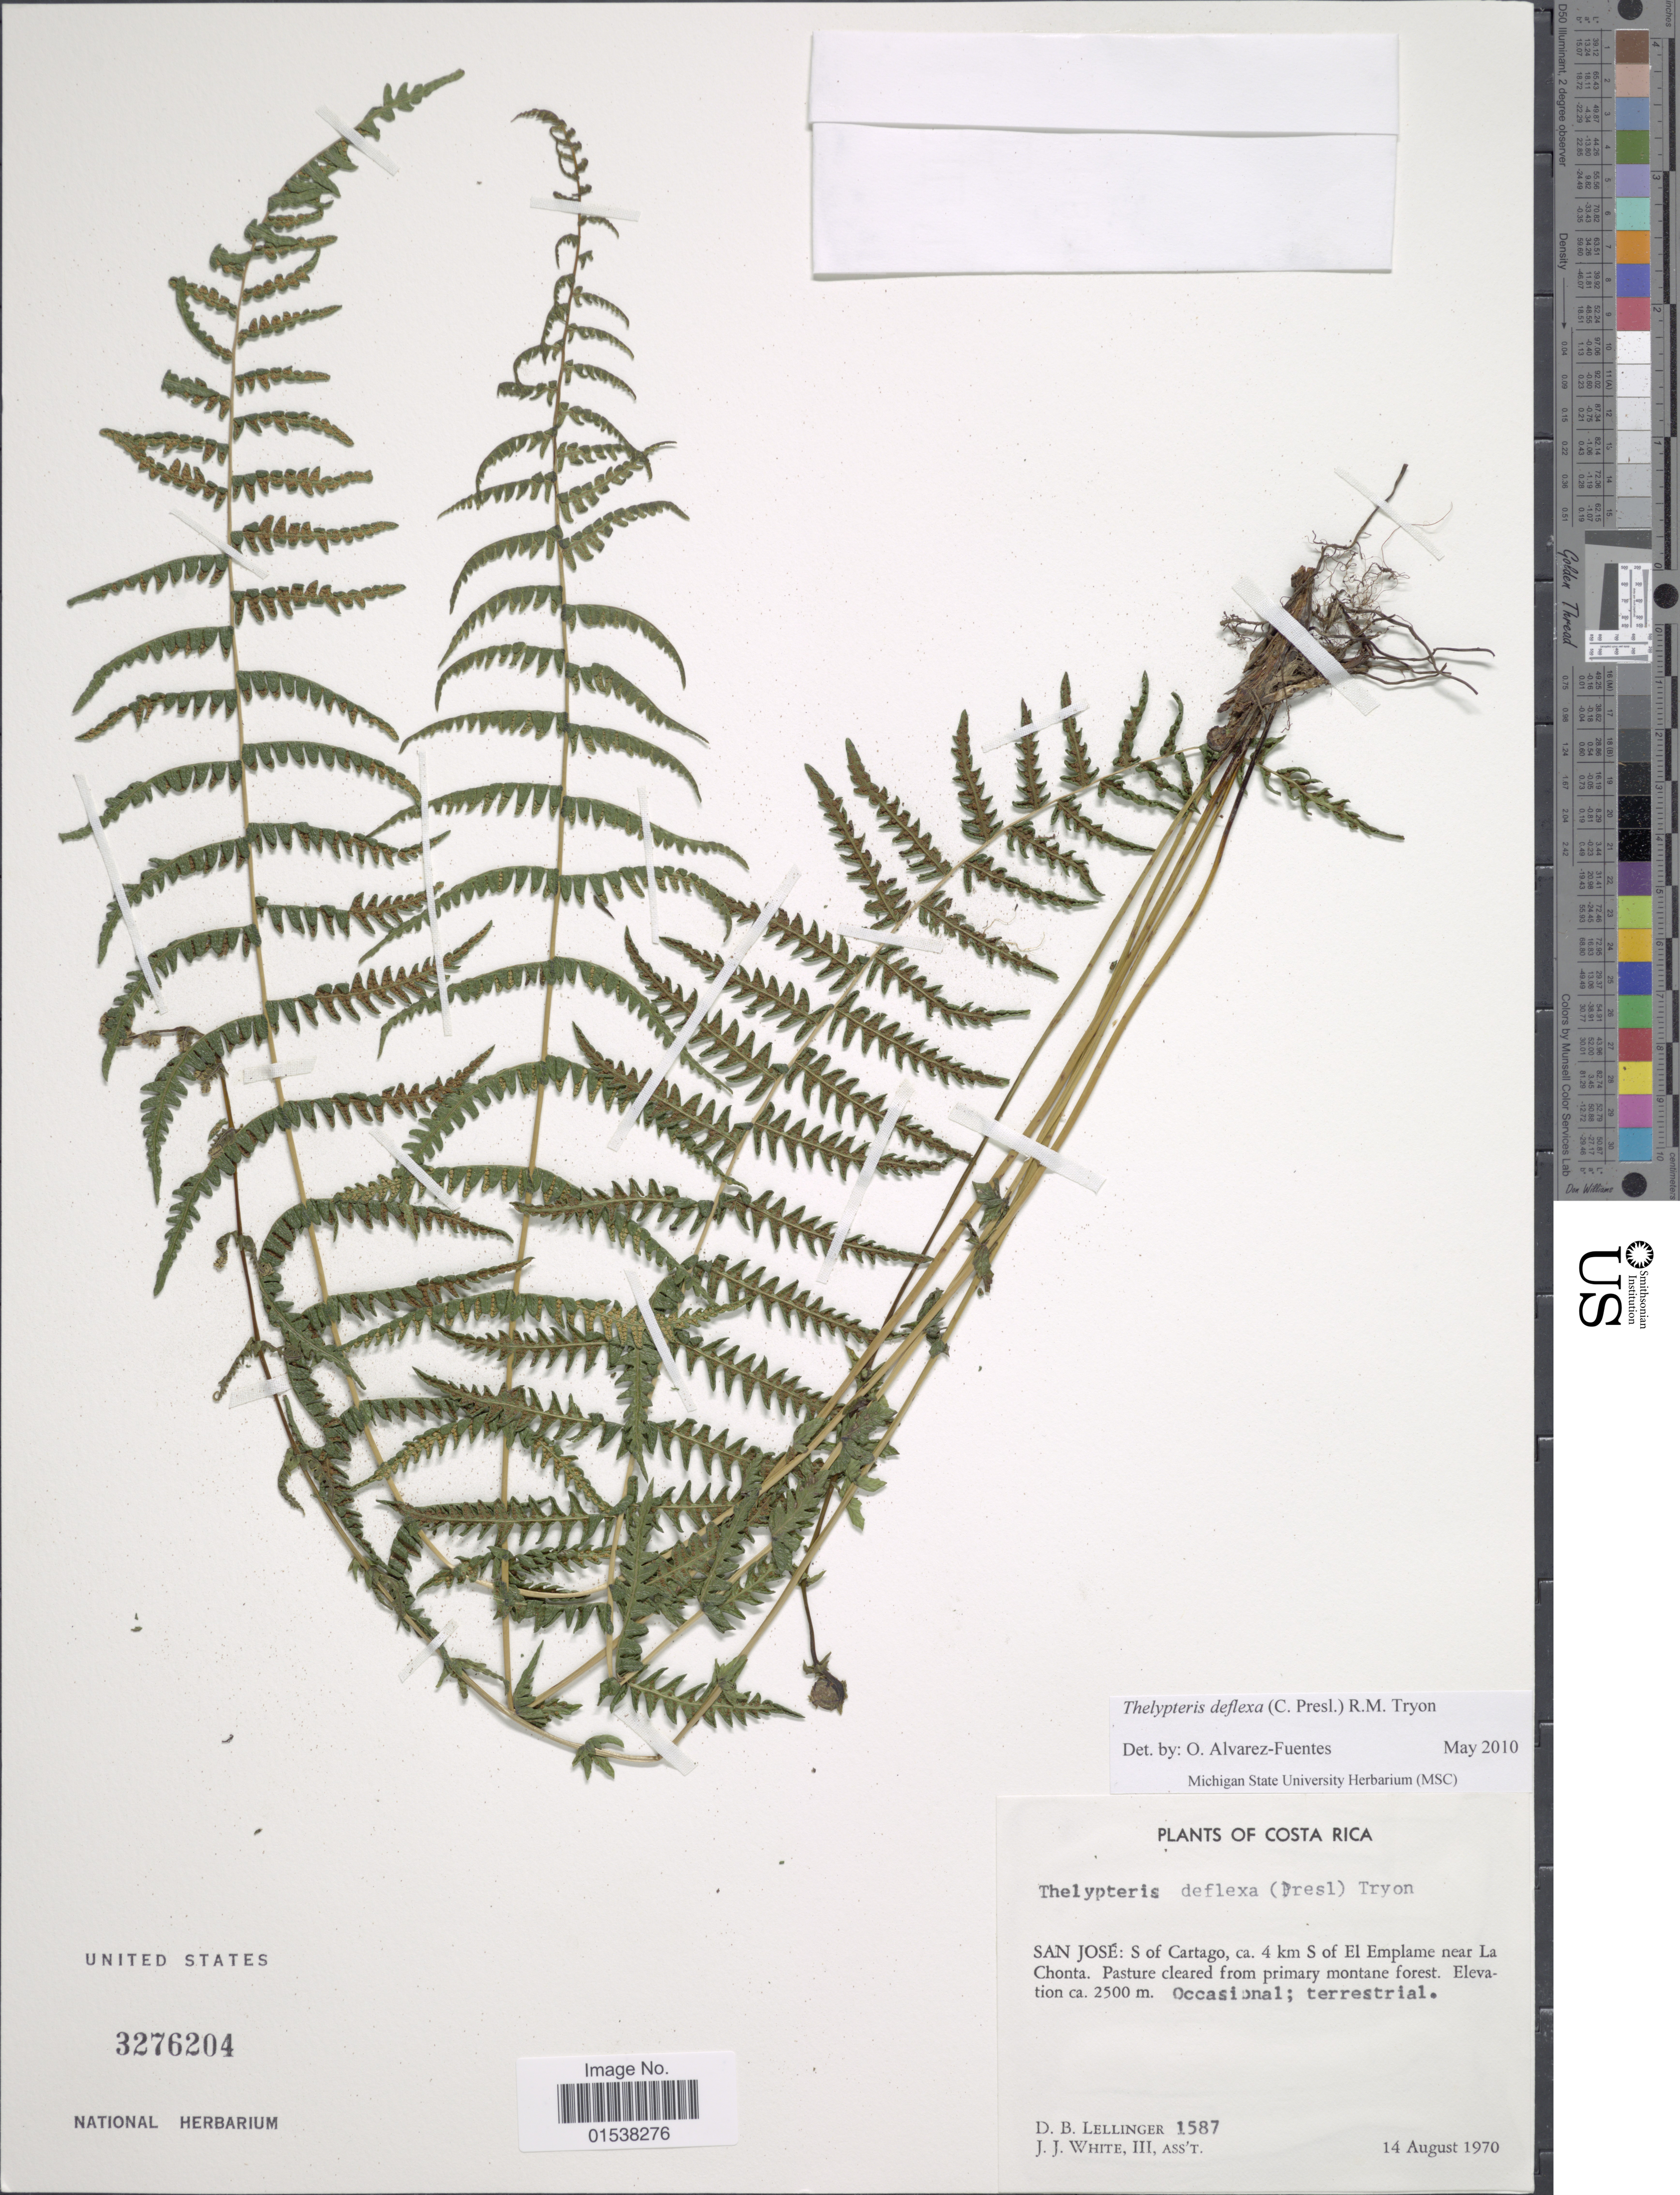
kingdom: Plantae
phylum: Tracheophyta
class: Polypodiopsida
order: Polypodiales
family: Thelypteridaceae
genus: Amauropelta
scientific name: Amauropelta deflexa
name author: (C. Presl) Á. Löve & D. Löve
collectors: D. B. Lellinger & J. J. White III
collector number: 1587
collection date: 1970-08-14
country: Costa Rica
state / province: San José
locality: San Jose: S of Cartago, ca 4 km S of El Emplame near La Chonta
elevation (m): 2500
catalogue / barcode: US 3276204